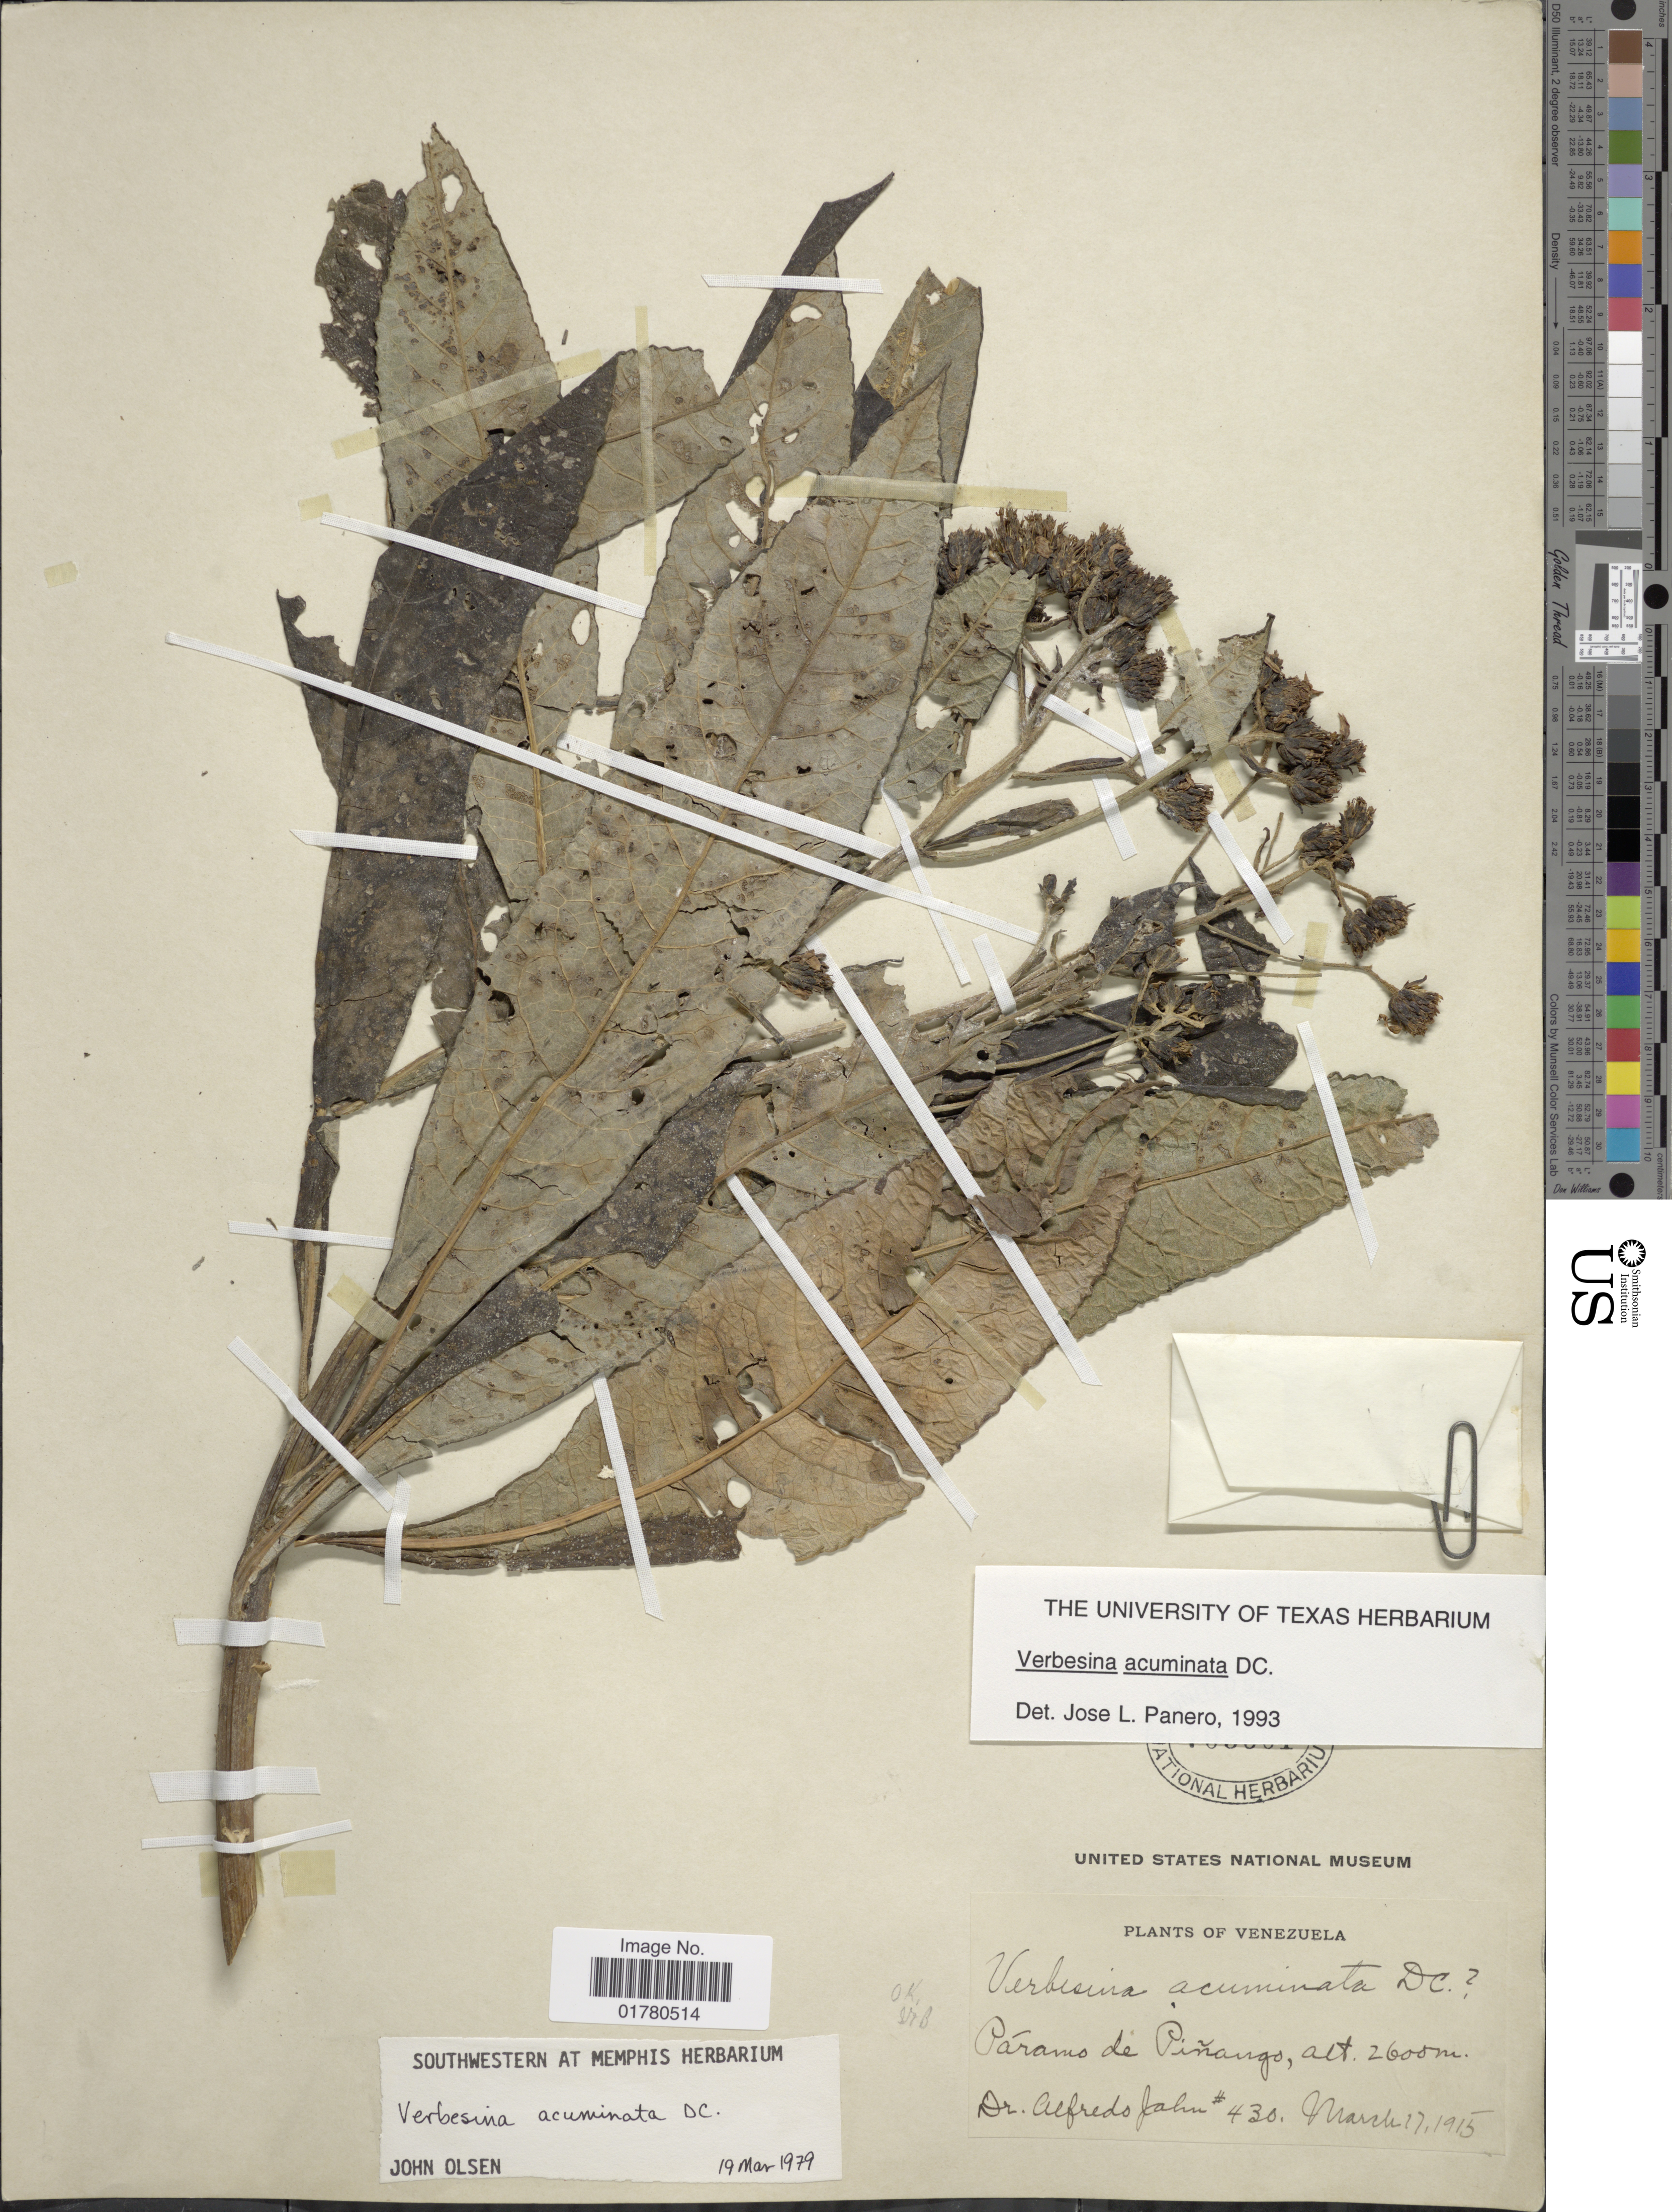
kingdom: Plantae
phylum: Tracheophyta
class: Magnoliopsida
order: Asterales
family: Asteraceae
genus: Verbesina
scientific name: Verbesina acuminata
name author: DC.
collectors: A. Jahn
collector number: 430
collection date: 1915-03-17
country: Venezuela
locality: Páramo de Piñango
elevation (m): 2600